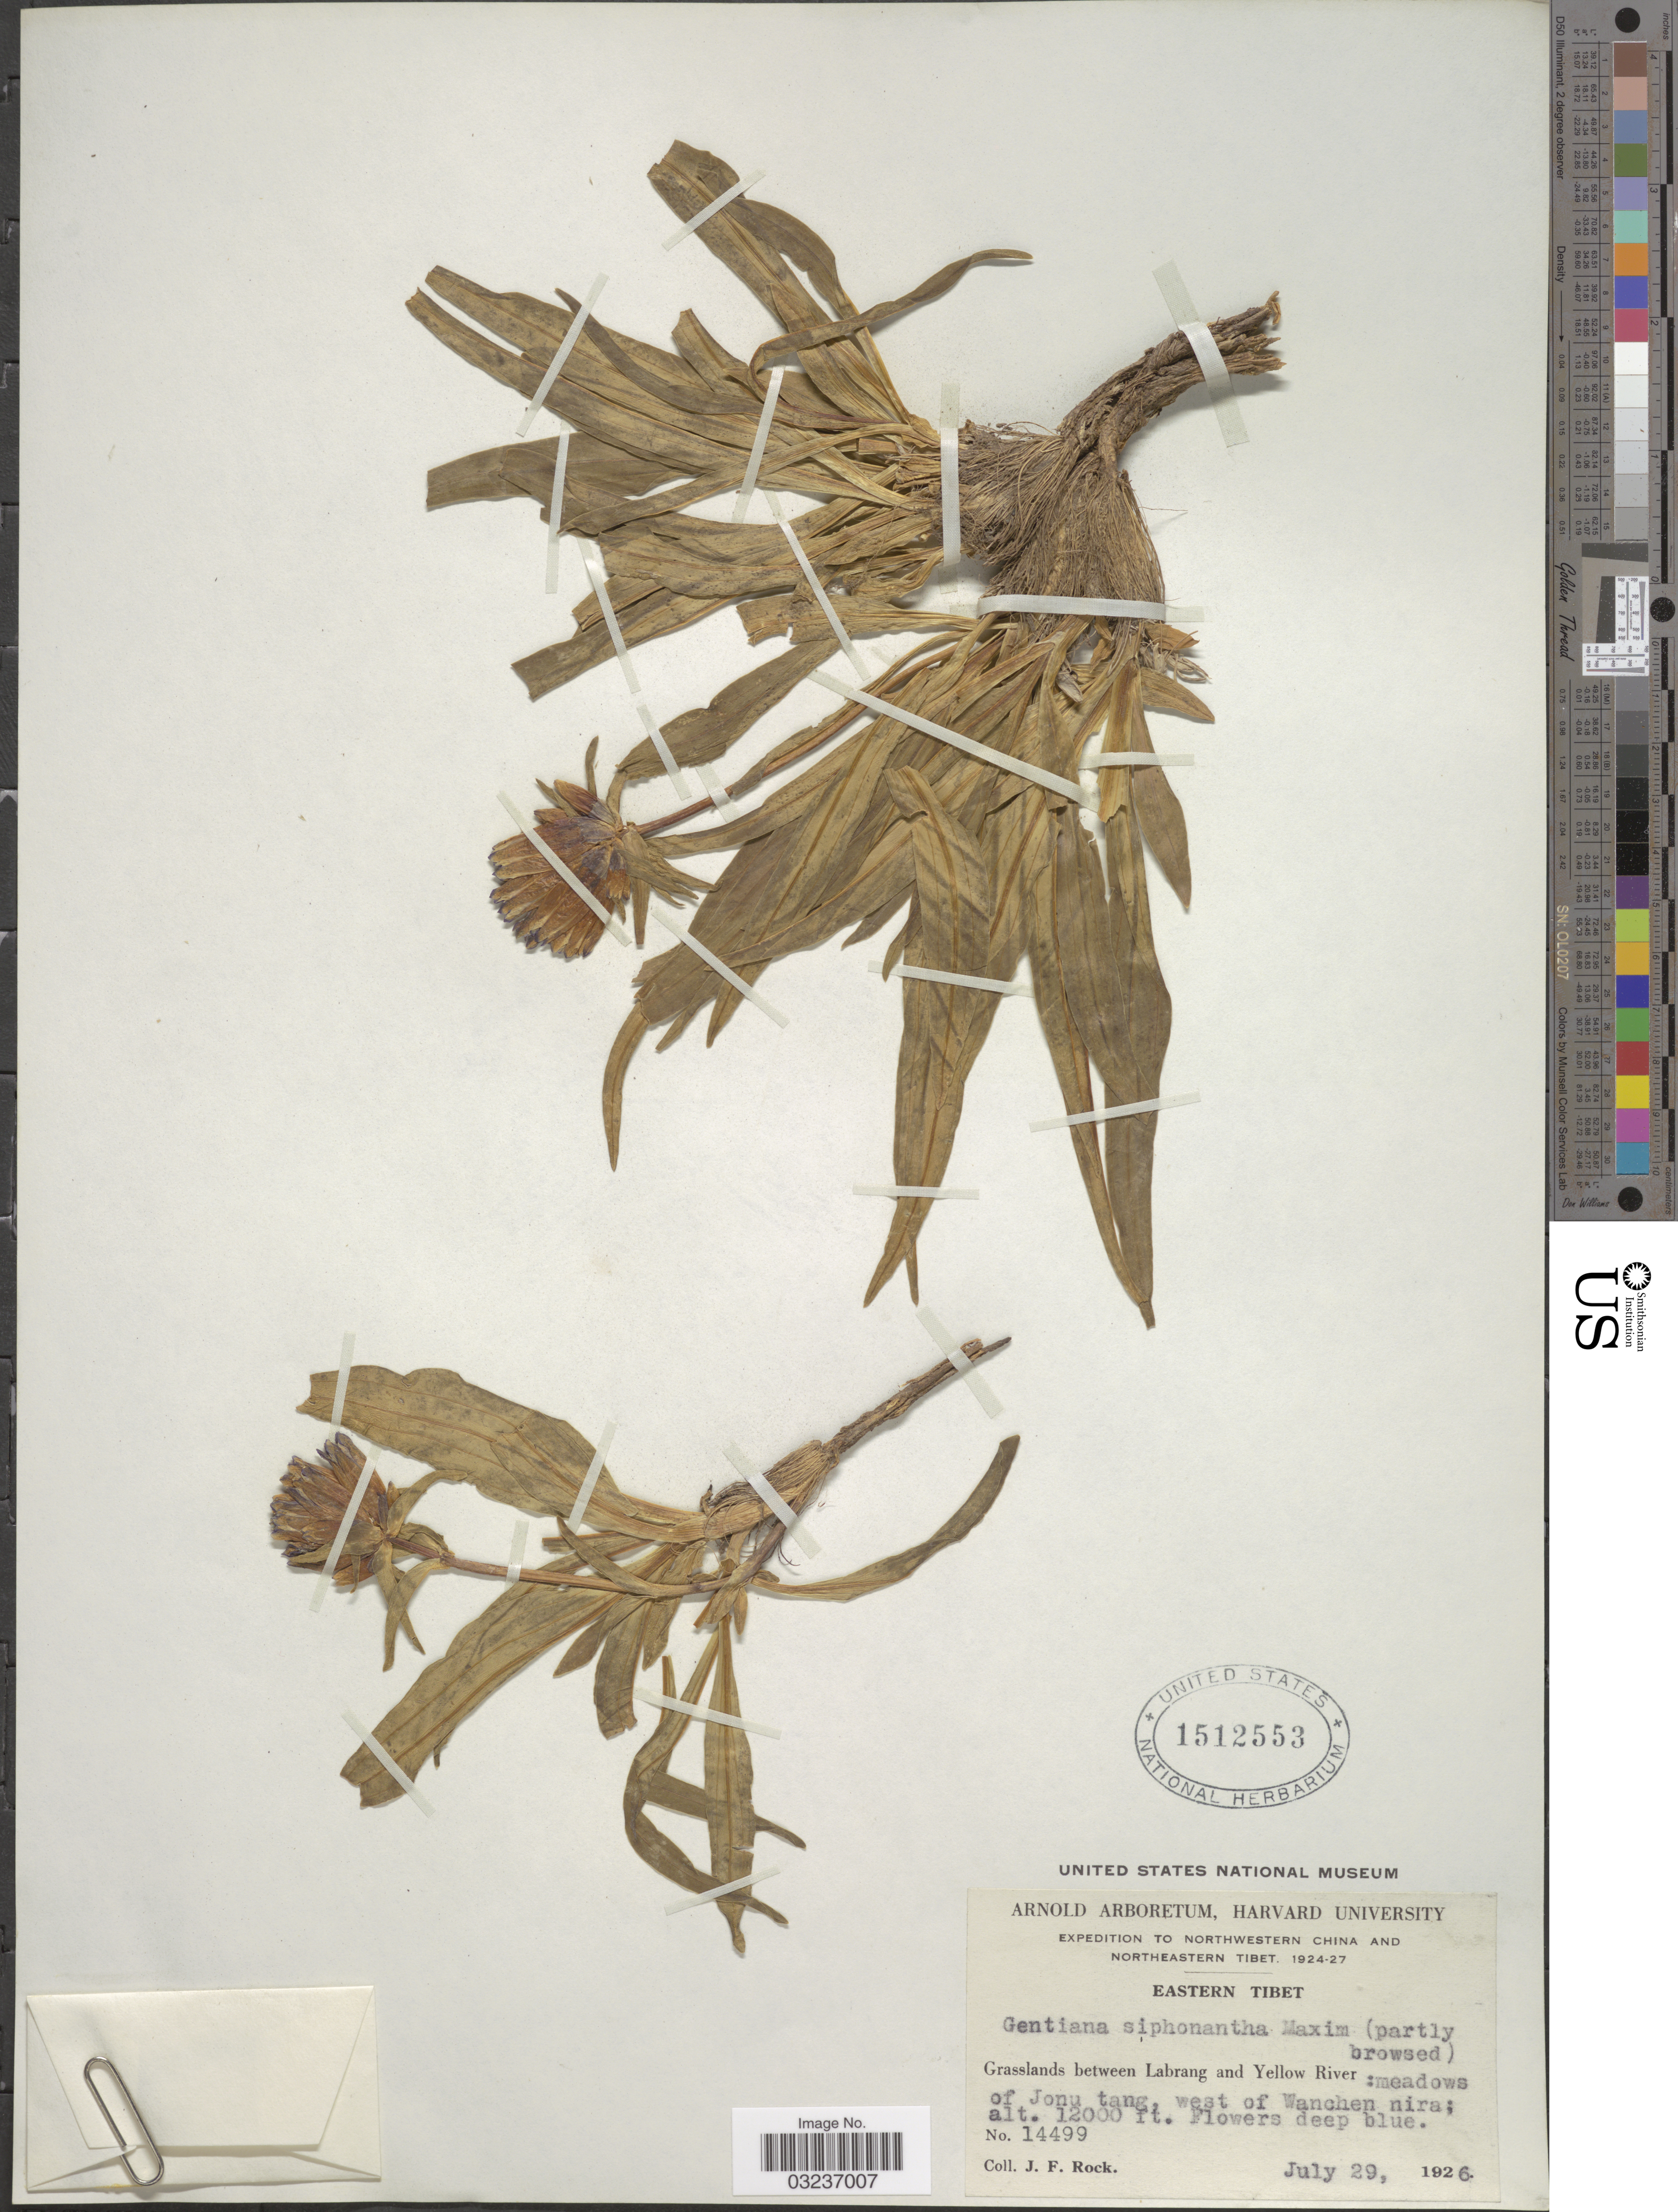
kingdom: Plantae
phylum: Tracheophyta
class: Magnoliopsida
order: Gentianales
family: Gentianaceae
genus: Gentiana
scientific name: Gentiana siphonantha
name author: Maxim. ex Kusn.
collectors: J. Rock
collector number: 14499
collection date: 1926-07-29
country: China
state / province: Xizang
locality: Northwestern China and Northeastern Tibet, Eastern Tibet, Grasslands between Labrang and Yellow River: meadows of Jonu tang, west of Wanchen nira.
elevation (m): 3658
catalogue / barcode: US 1512553